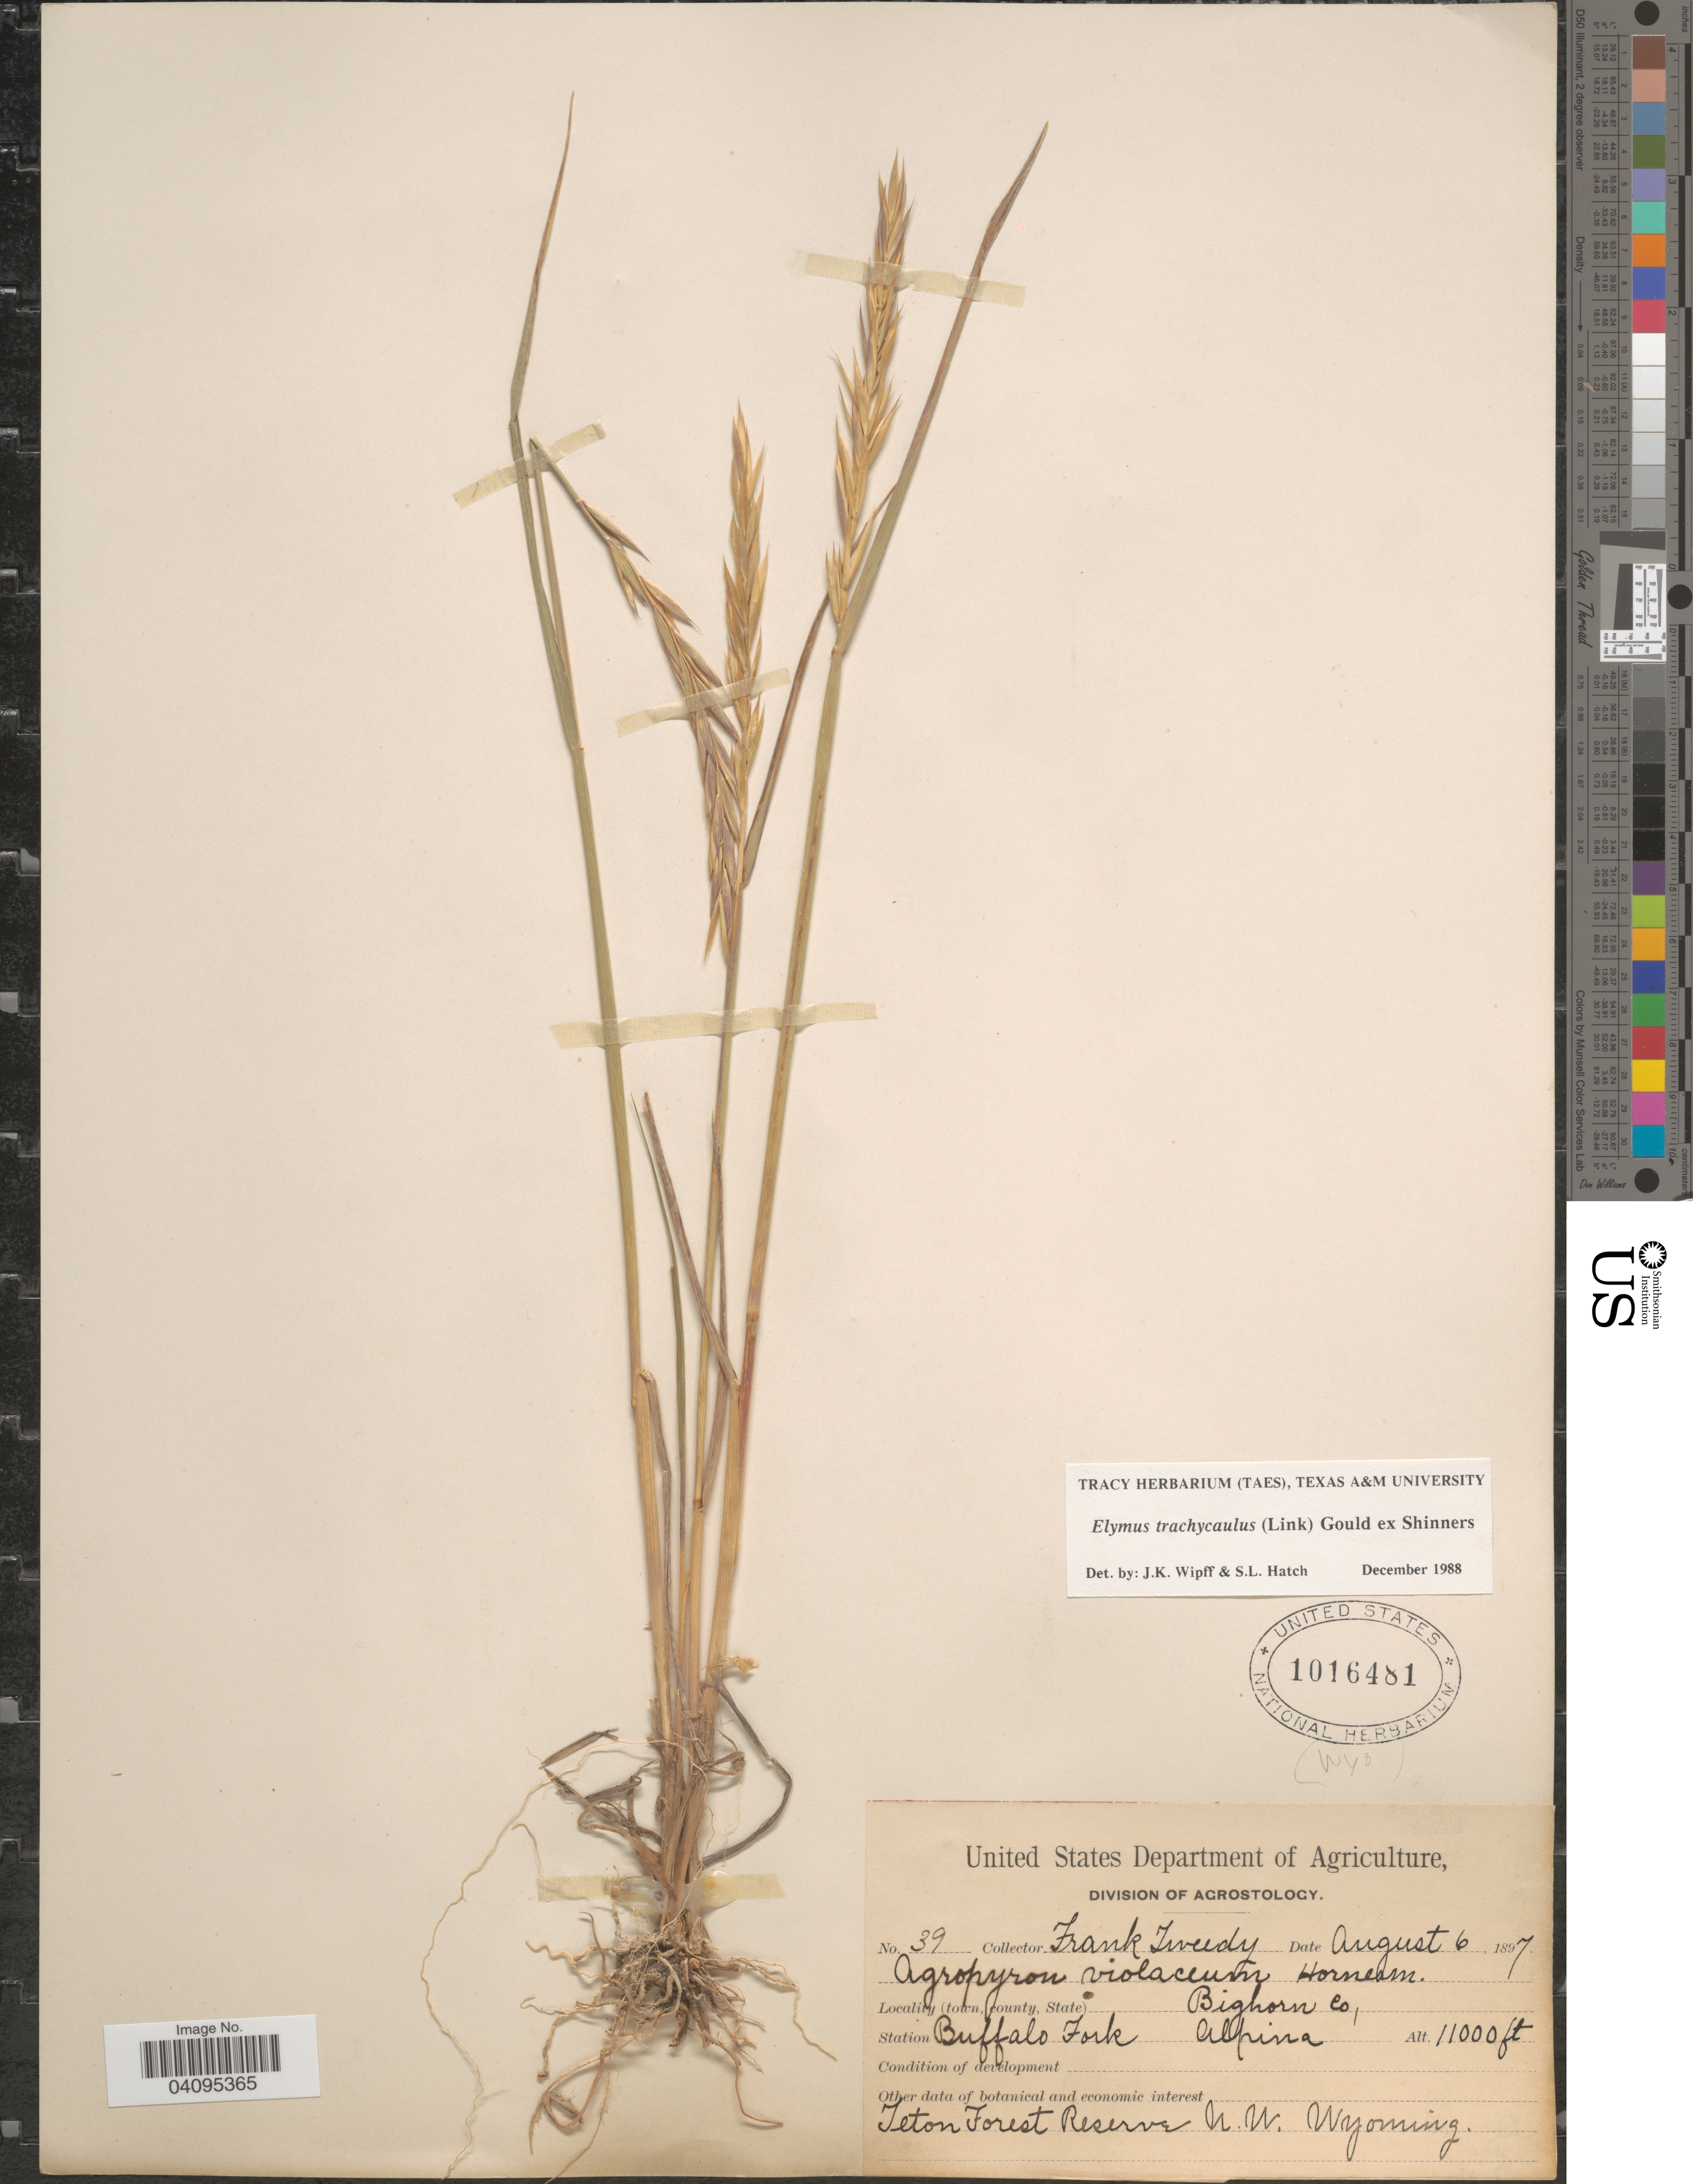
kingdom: Plantae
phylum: Tracheophyta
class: Liliopsida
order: Poales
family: Poaceae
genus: Elymus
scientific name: Elymus trachycaulus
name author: (Link) Gould ex Shinners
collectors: F. Tweedy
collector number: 39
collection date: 1897-08-06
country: United States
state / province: Wyoming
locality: Bighorn Co. Buffalo Fork. Alpina. Teton Forest Reserve N.W. Wyoming.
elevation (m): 3353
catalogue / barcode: US 1016481